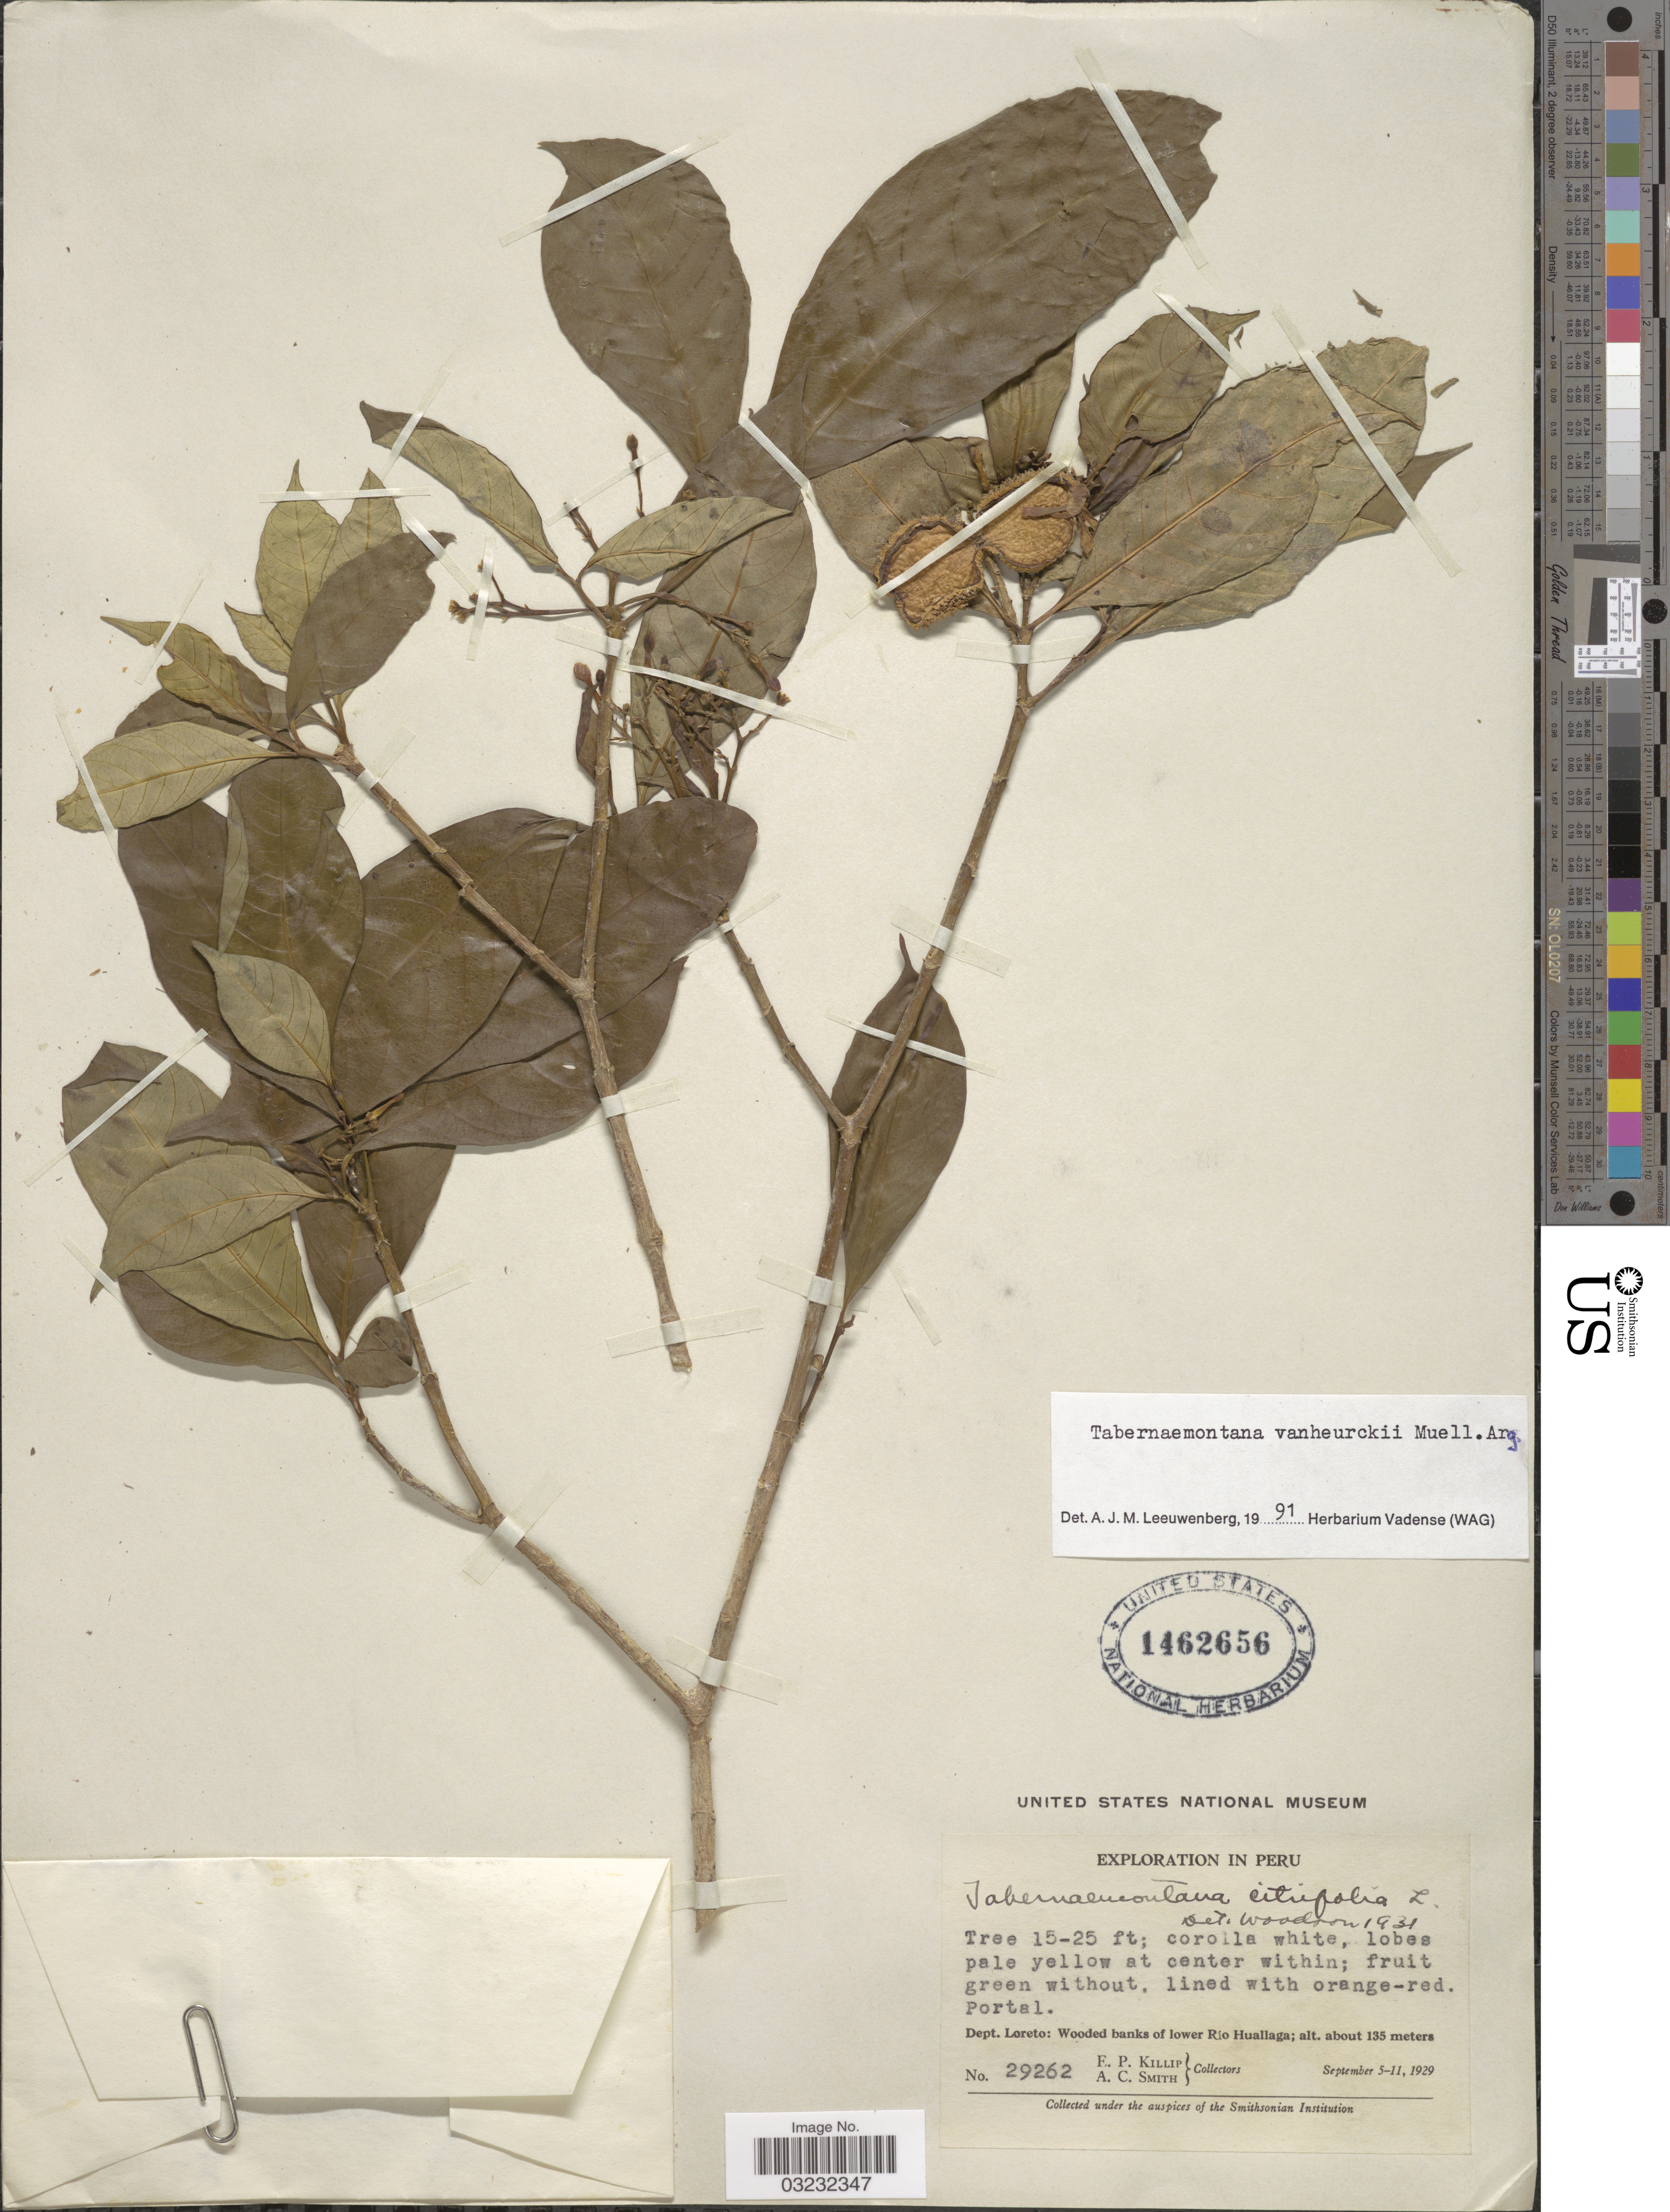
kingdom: Plantae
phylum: Tracheophyta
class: Magnoliopsida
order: Gentianales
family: Apocynaceae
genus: Tabernaemontana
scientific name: Tabernaemontana vanheurckii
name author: Müll. Arg.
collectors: E. P. Killip & A. C. Smith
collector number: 29262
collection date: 1929-09-05/1929-09-11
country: Peru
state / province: Loreto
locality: Wooded banks of lower Rio Huallaga.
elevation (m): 135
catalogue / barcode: US 1462656